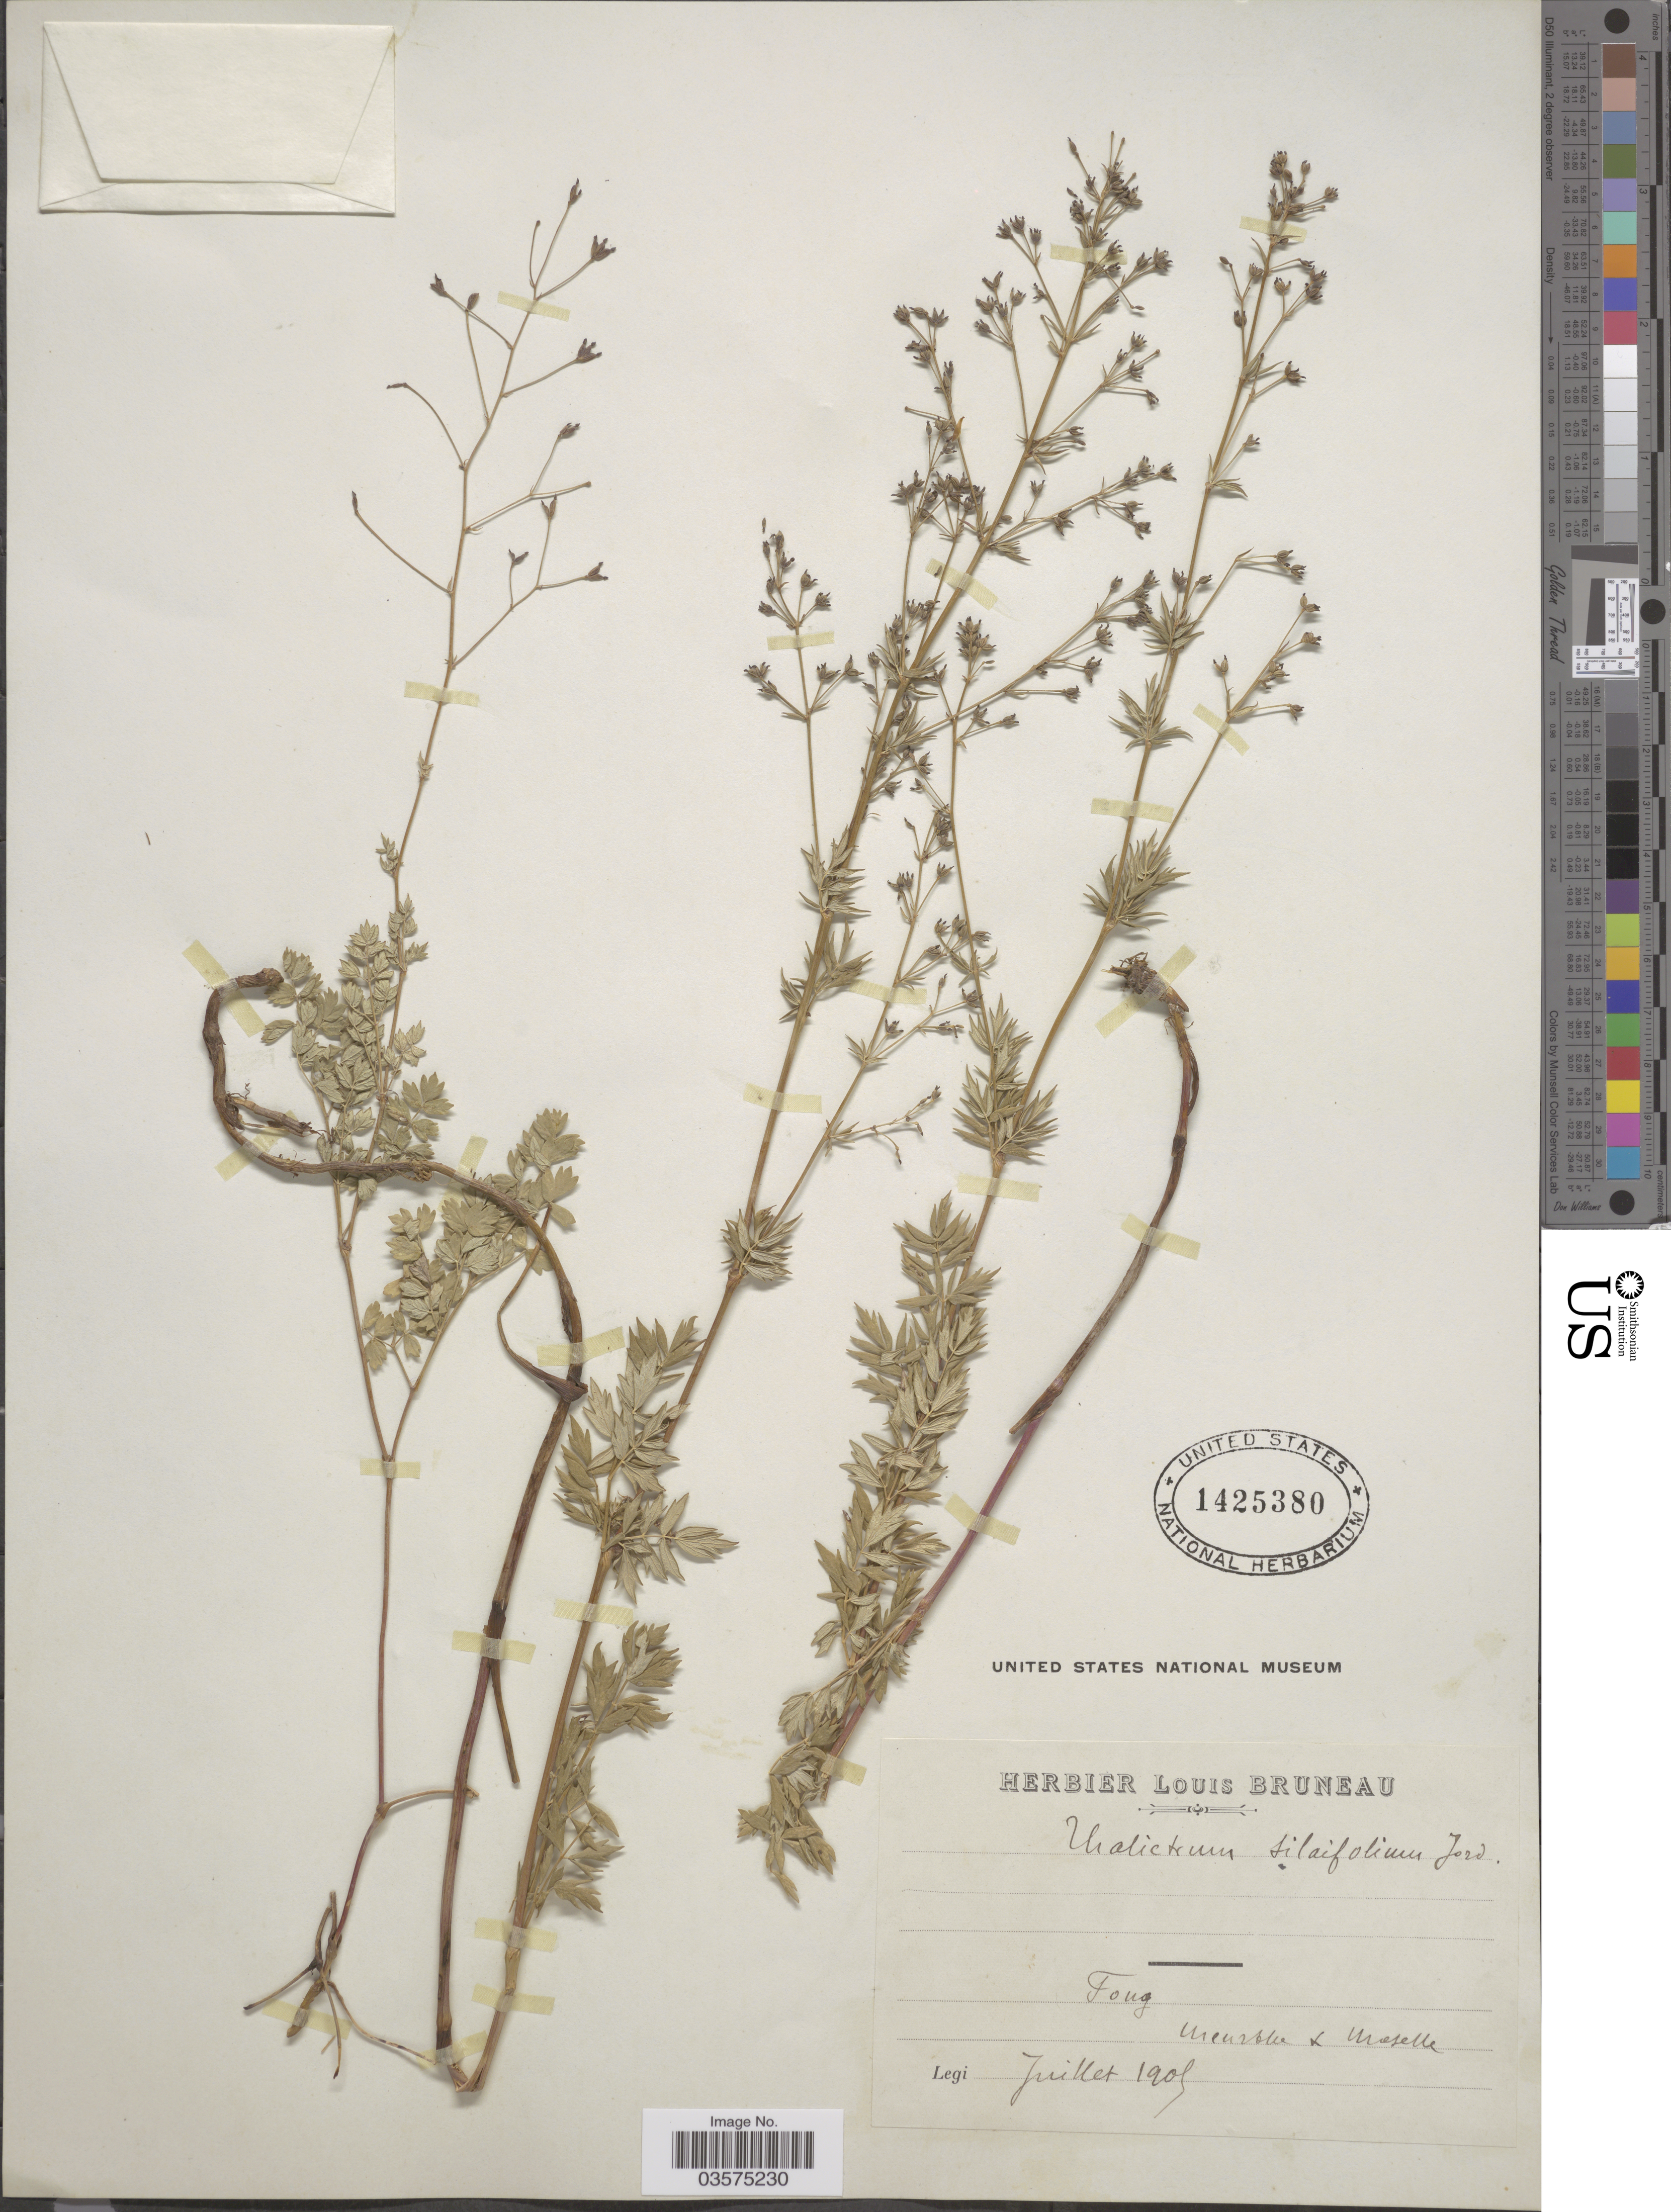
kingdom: Plantae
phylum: Tracheophyta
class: Magnoliopsida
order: Ranunculales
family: Ranunculaceae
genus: Thalictrum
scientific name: Thalictrum silaifolium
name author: Jord.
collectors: ex Herb. Louis Bruneau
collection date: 1905-07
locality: Fong. Meurbla [Foreign script] Moselle.[interpreted]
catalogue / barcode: US 1425380